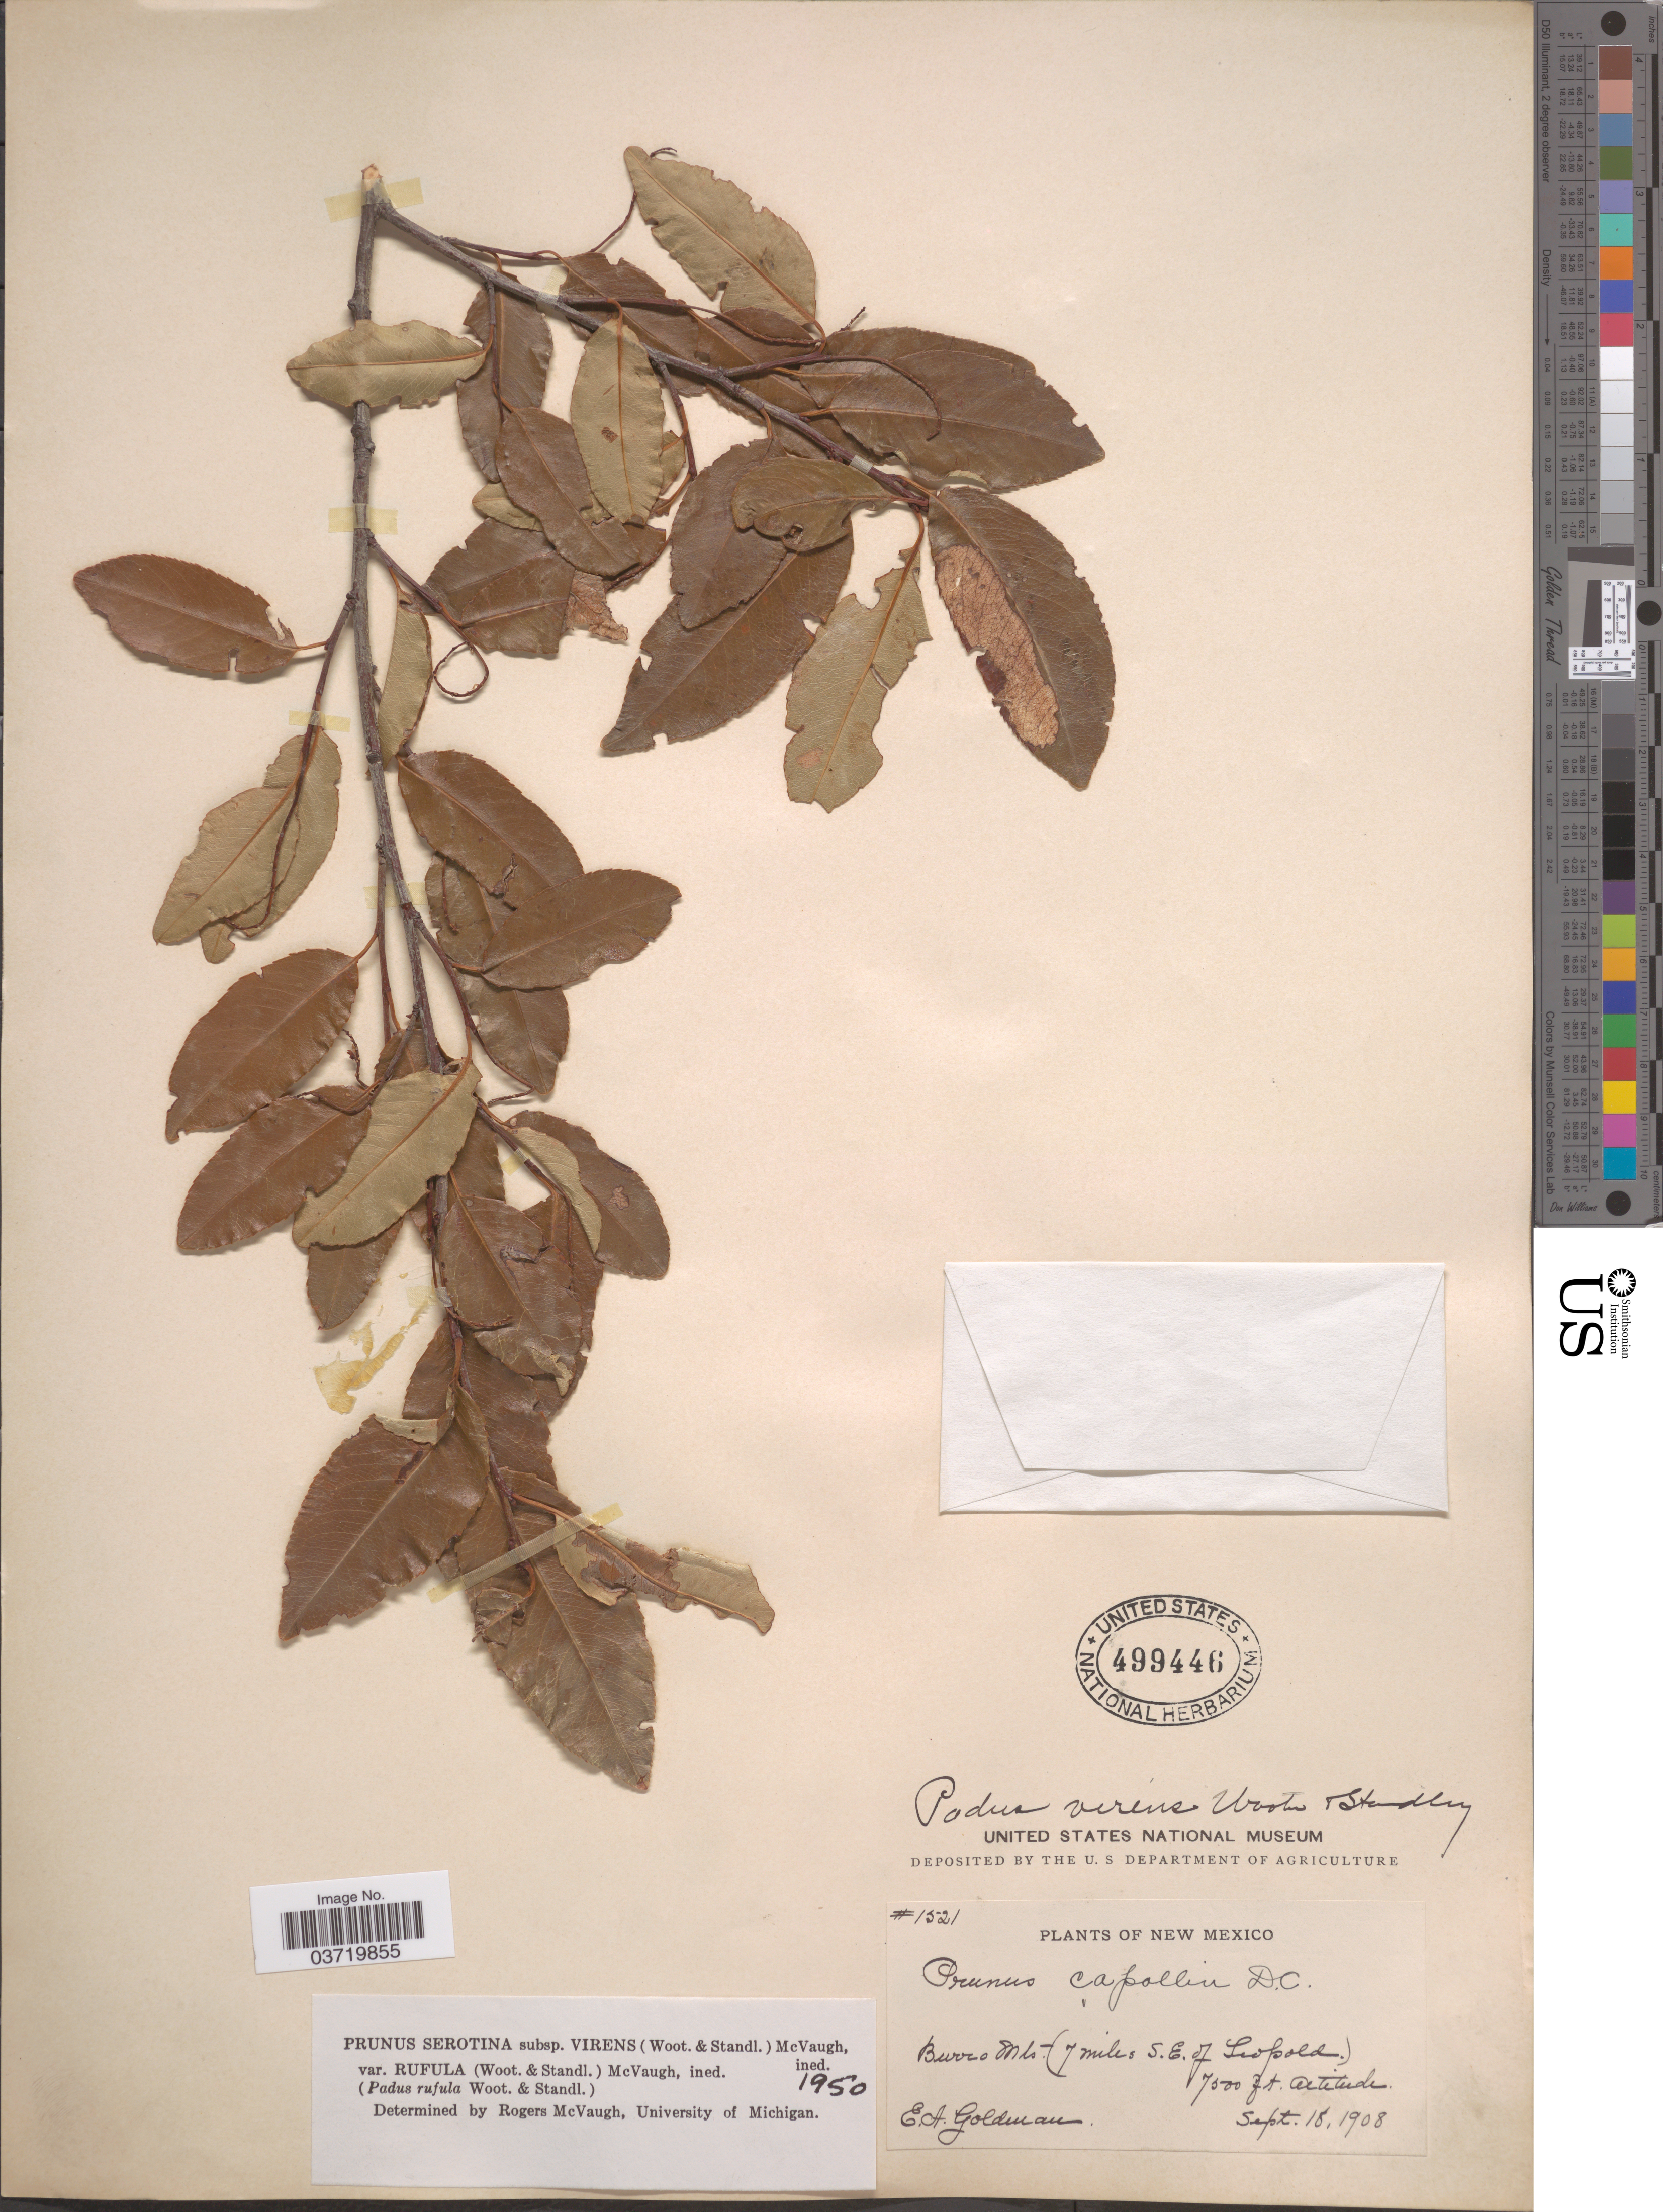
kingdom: Plantae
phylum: Tracheophyta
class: Magnoliopsida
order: Rosales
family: Rosaceae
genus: Prunus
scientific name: Prunus serotina var. rufula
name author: (Wooton & Standl.) McVaugh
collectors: E. A. Goldman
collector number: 1521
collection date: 1908-09-18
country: United States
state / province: New Mexico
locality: Burro Mts. (7 miles S. E. of Leopold).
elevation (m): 2286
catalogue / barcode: US 499446